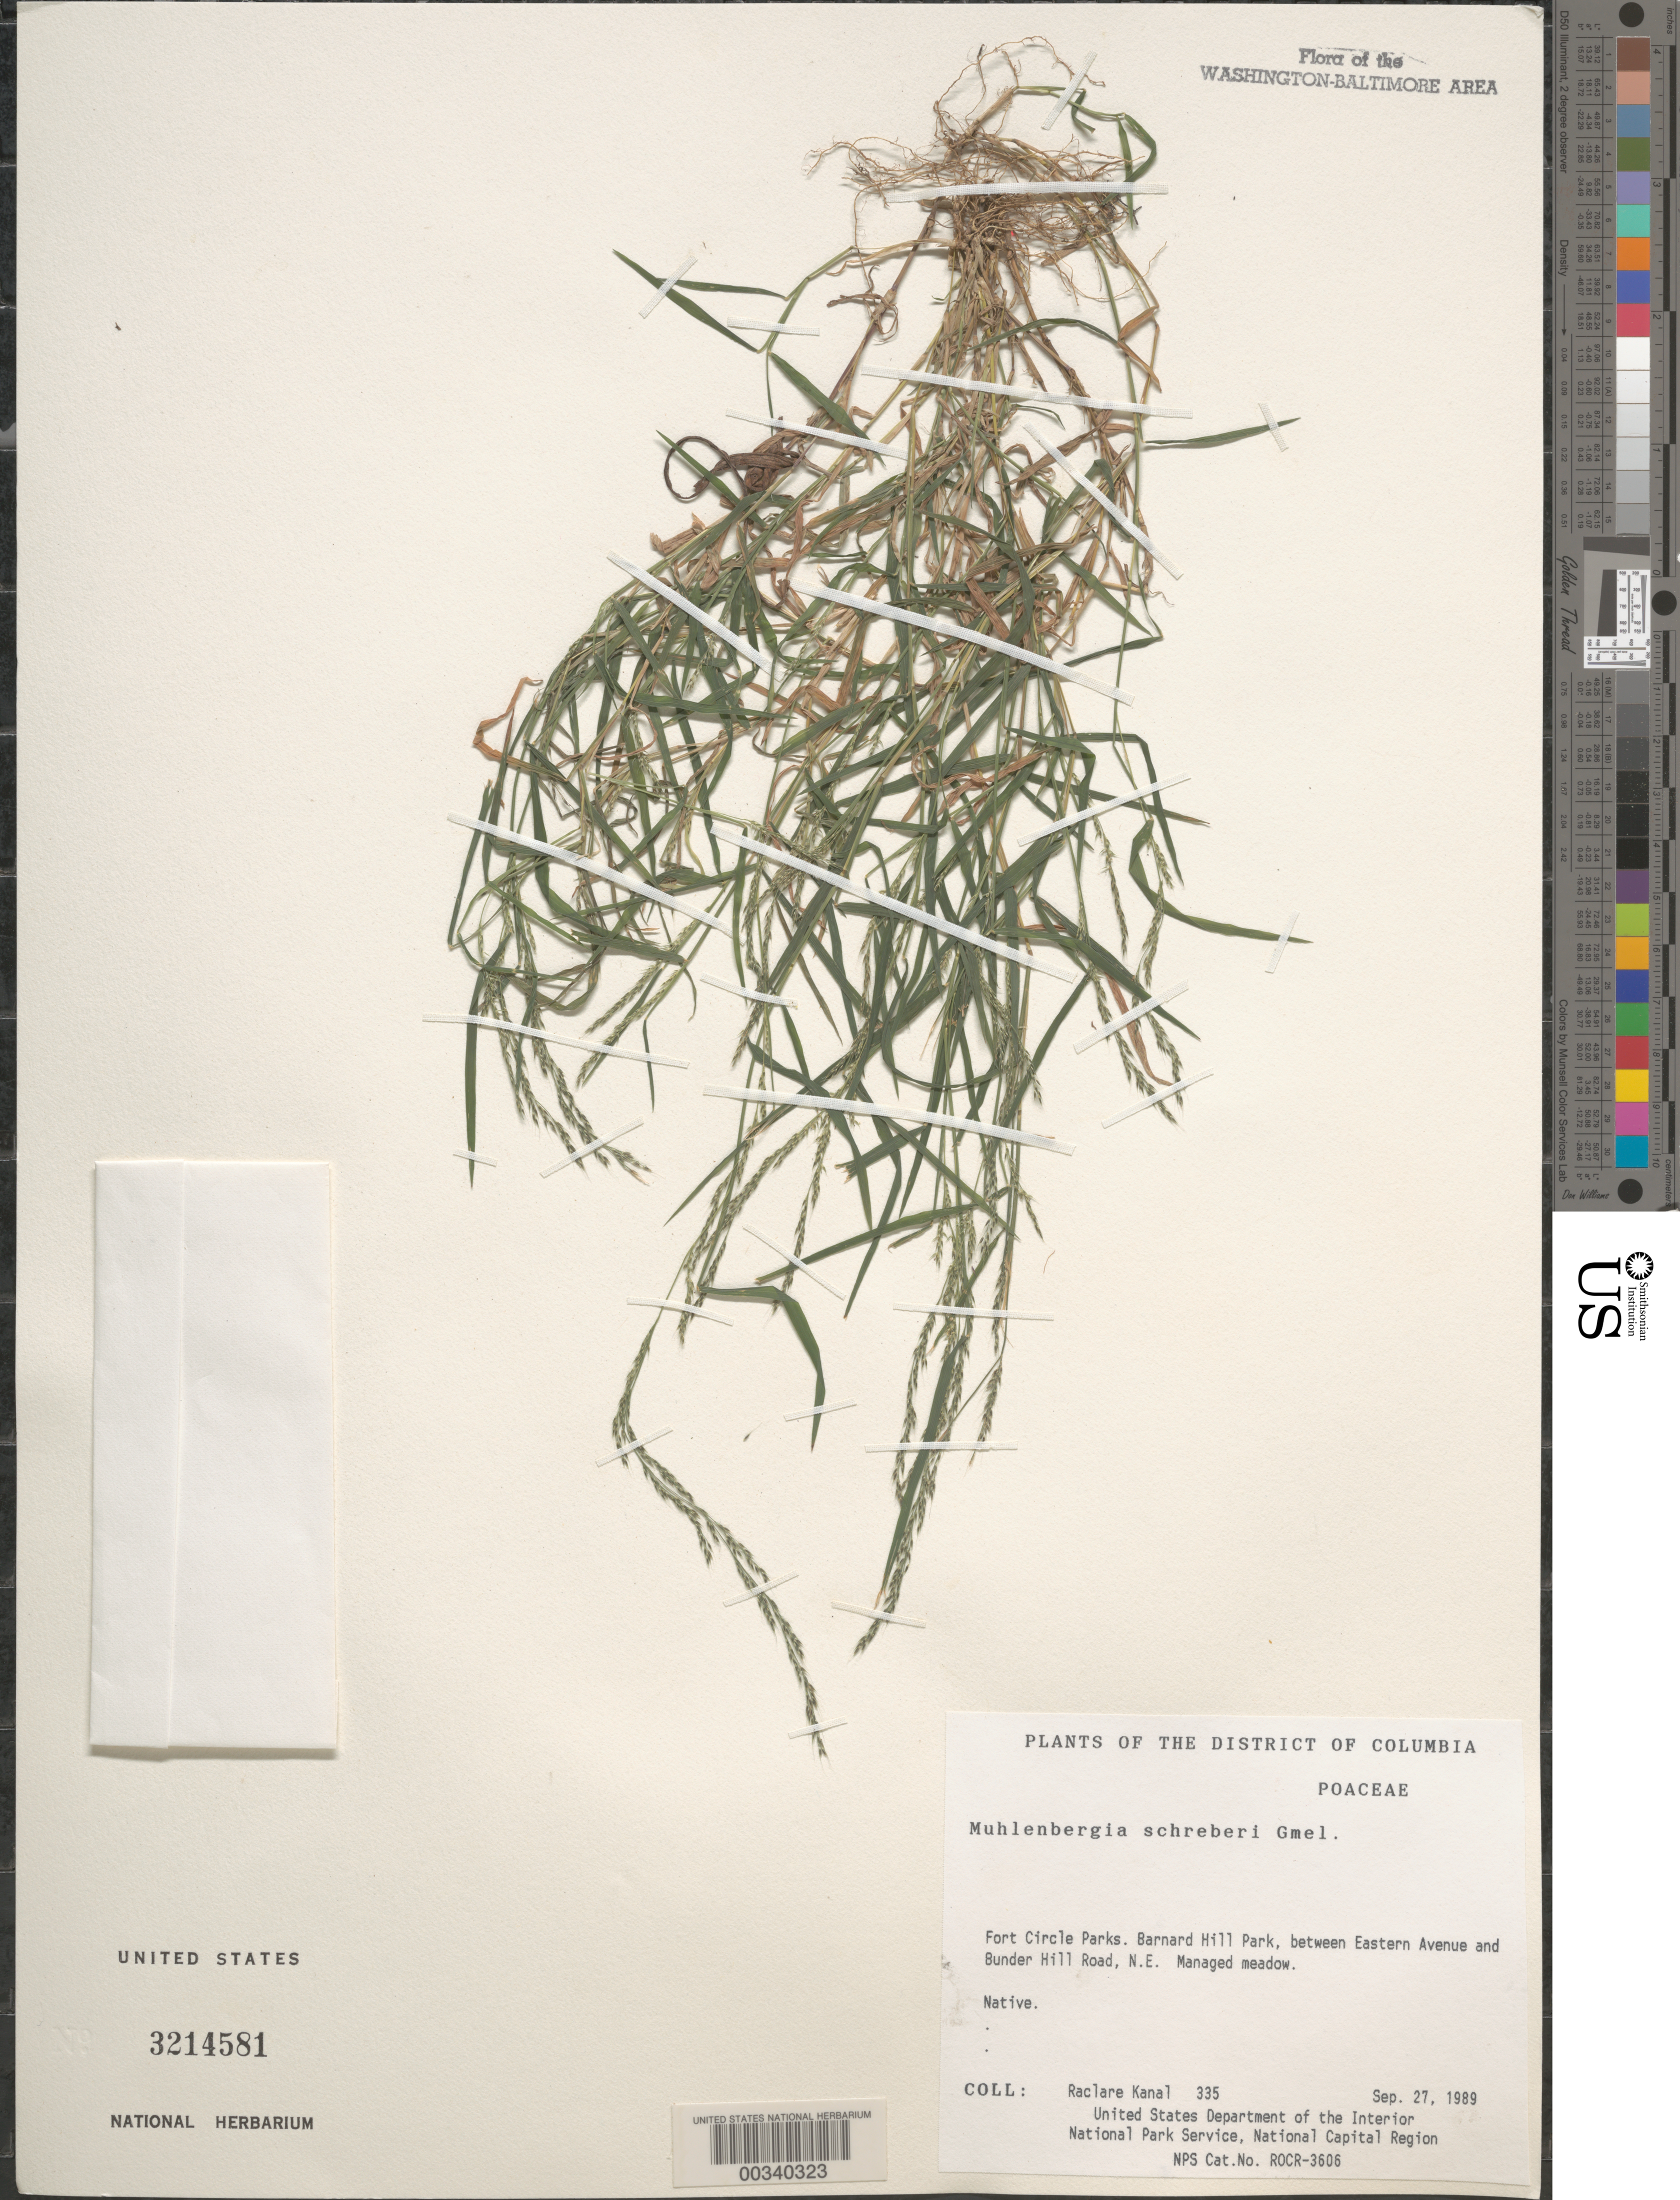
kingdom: Plantae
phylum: Tracheophyta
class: Liliopsida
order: Poales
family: Poaceae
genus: Muhlenbergia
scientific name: Muhlenbergia schreberi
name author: J.F. Gmel.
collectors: R. Kanal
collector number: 335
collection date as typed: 27 Sep 1988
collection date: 1988-09-27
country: United States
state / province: District of Columbia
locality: Fort Circle Parks. Barnard Hill Park, between Eastern Ave and Bunder Hill road NE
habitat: Managed meadow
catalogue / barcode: US 3214581